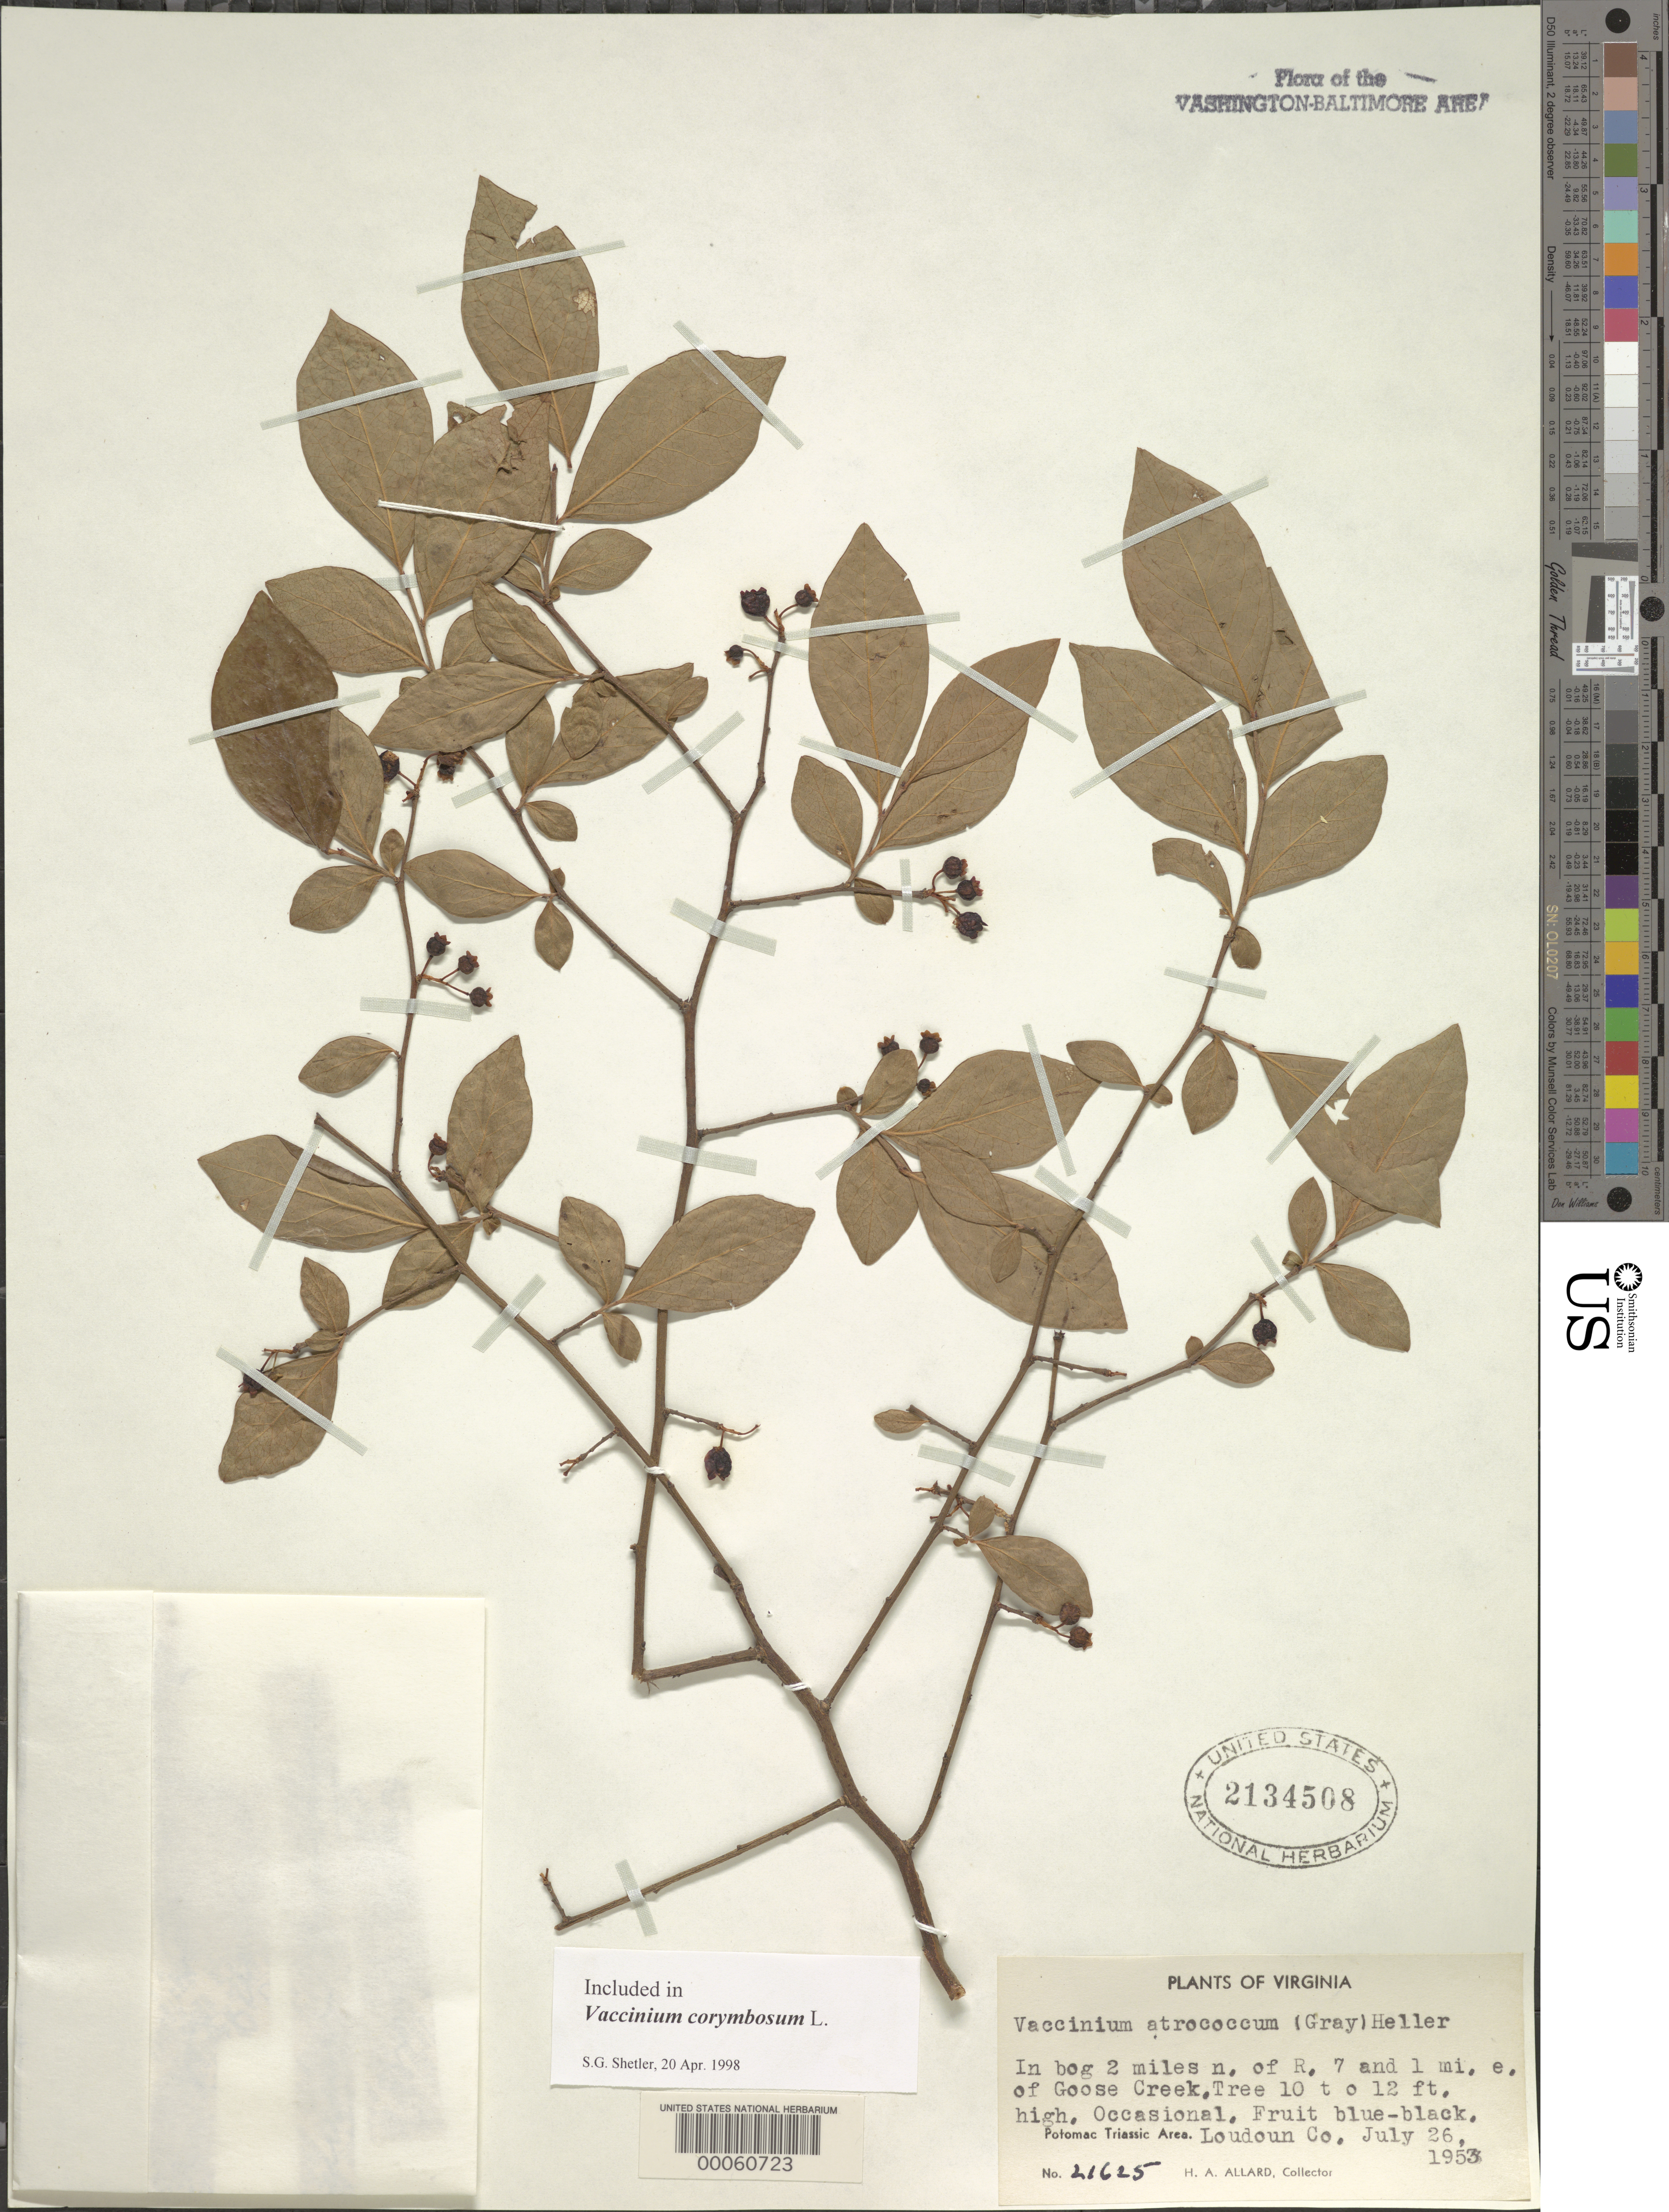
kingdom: Plantae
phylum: Tracheophyta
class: Magnoliopsida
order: Ericales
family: Ericaceae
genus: Vaccinium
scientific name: Vaccinium corymbosum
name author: L.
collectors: H. A. Allard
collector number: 21625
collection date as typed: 26 Jul 1953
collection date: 1953-07-26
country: United States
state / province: Virginia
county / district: Loudoun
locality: N of Rt 7 E of Goose Creek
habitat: Roadside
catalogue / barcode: US 2134508